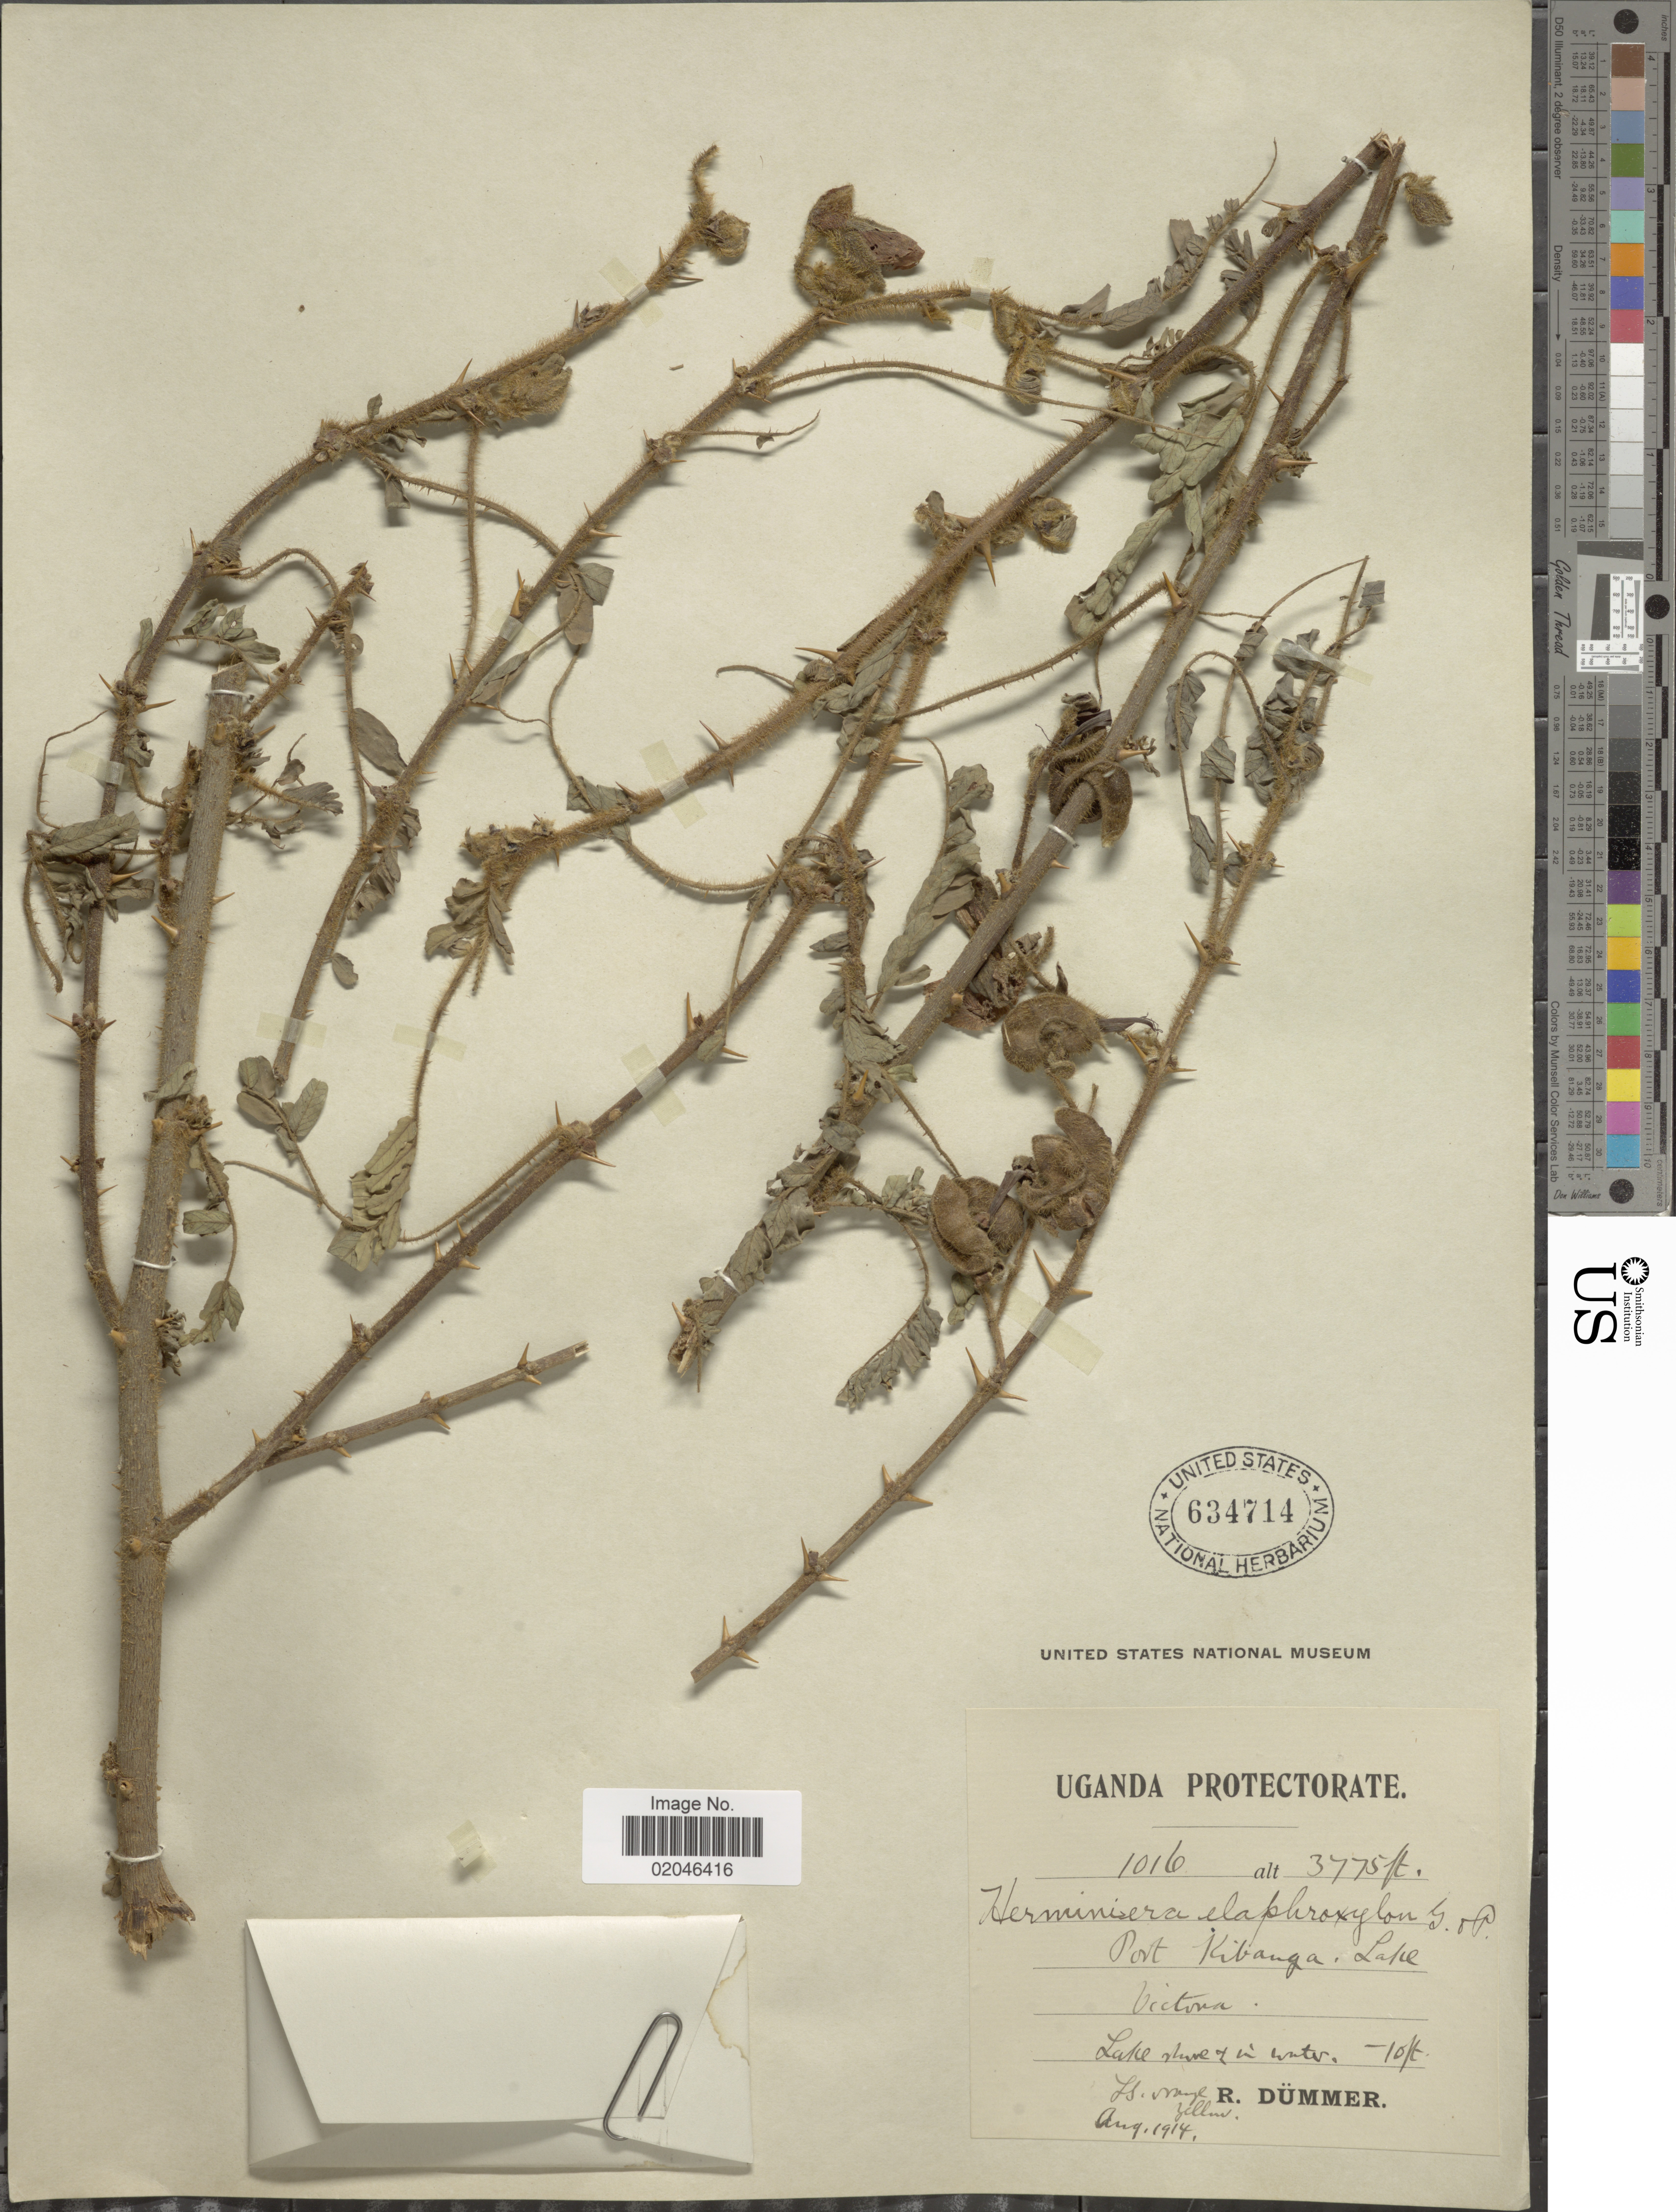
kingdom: Plantae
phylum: Tracheophyta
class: Magnoliopsida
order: Fabales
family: Fabaceae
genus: Aeschynomene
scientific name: Aeschynomene elaphroxylon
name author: (Guill. & Perr.) Taub.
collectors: R. A. Dümmer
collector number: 1016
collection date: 1914-08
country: Uganda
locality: Port Kibanga Lake, Victoria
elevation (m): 1151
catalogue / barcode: US 634714